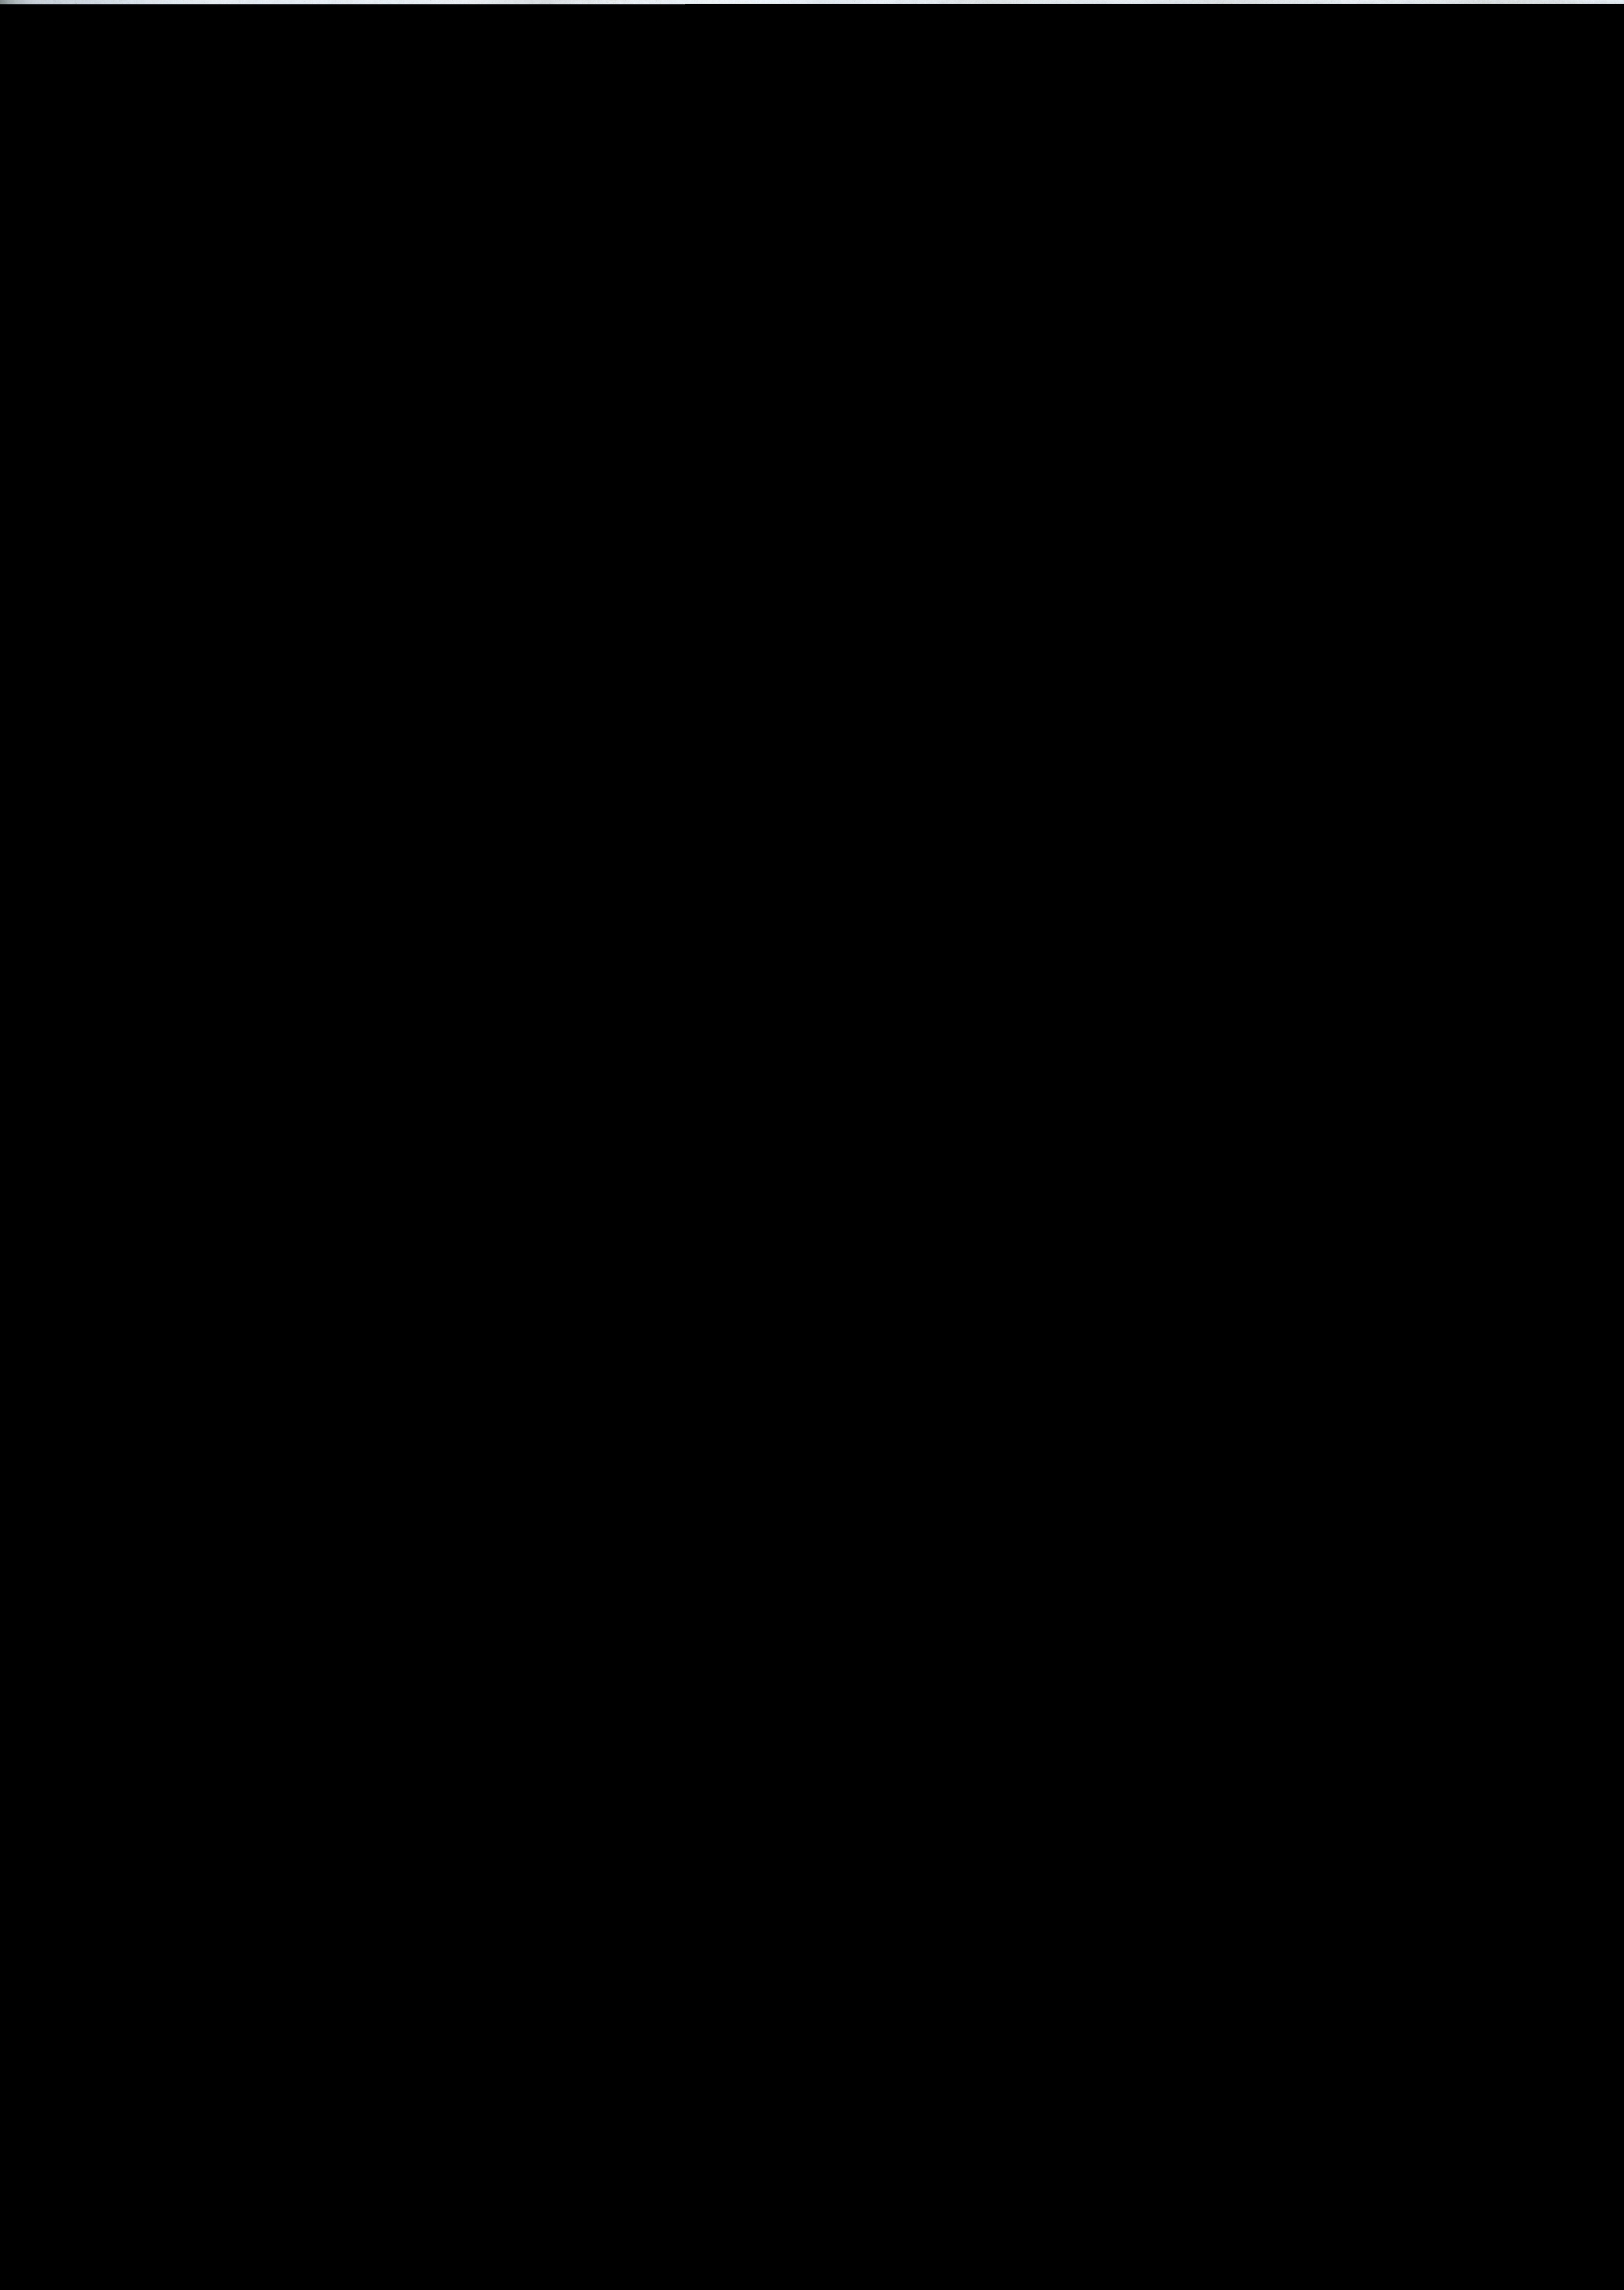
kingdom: Plantae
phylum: Tracheophyta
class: Magnoliopsida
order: Fabales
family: Fabaceae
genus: Inga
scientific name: Inga oerstediana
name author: Benth.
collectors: Bro. Daniel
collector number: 1188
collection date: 1937-08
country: Colombia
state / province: Antioquia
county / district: Cocorná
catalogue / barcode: US 1742911